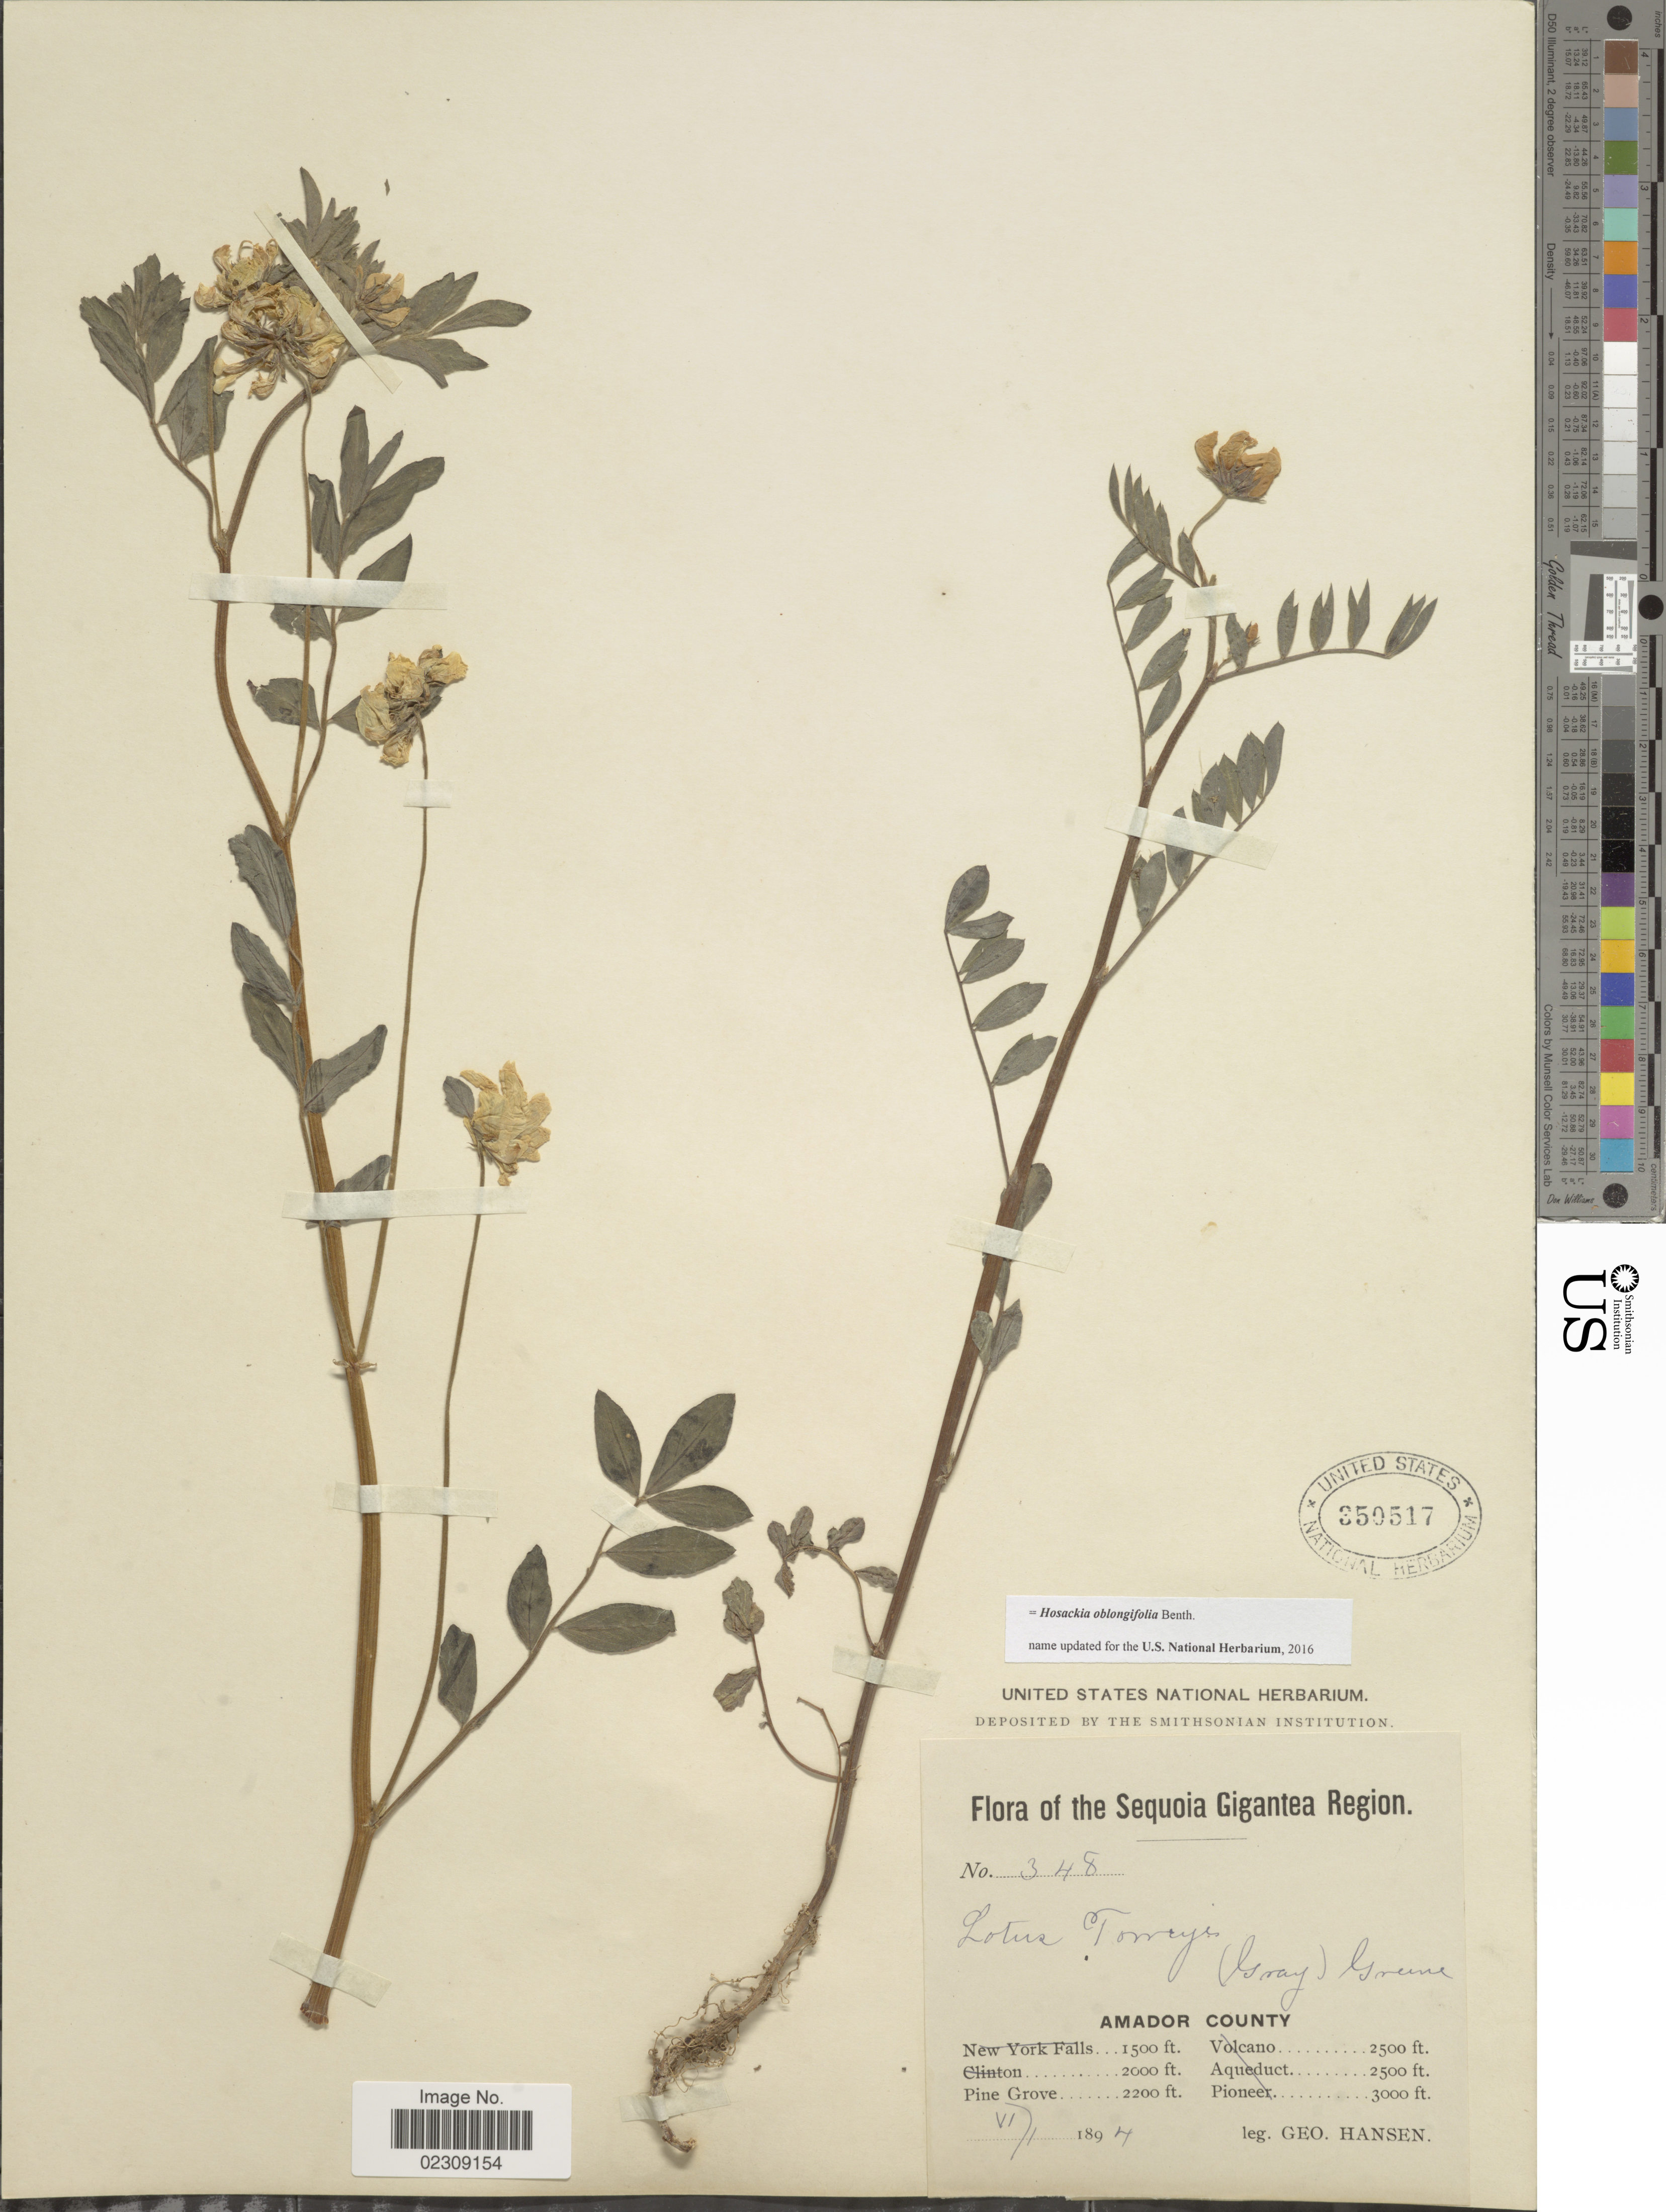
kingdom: Plantae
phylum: Tracheophyta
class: Magnoliopsida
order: Fabales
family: Fabaceae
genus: Hosackia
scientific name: Hosackia oblongifolia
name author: Benth.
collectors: G. Hansen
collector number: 348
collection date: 1894-06-01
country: United States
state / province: California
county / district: Amador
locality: The Sequoia Gigantea Region, Amador County, Pine Grove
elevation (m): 671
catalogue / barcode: US 350517